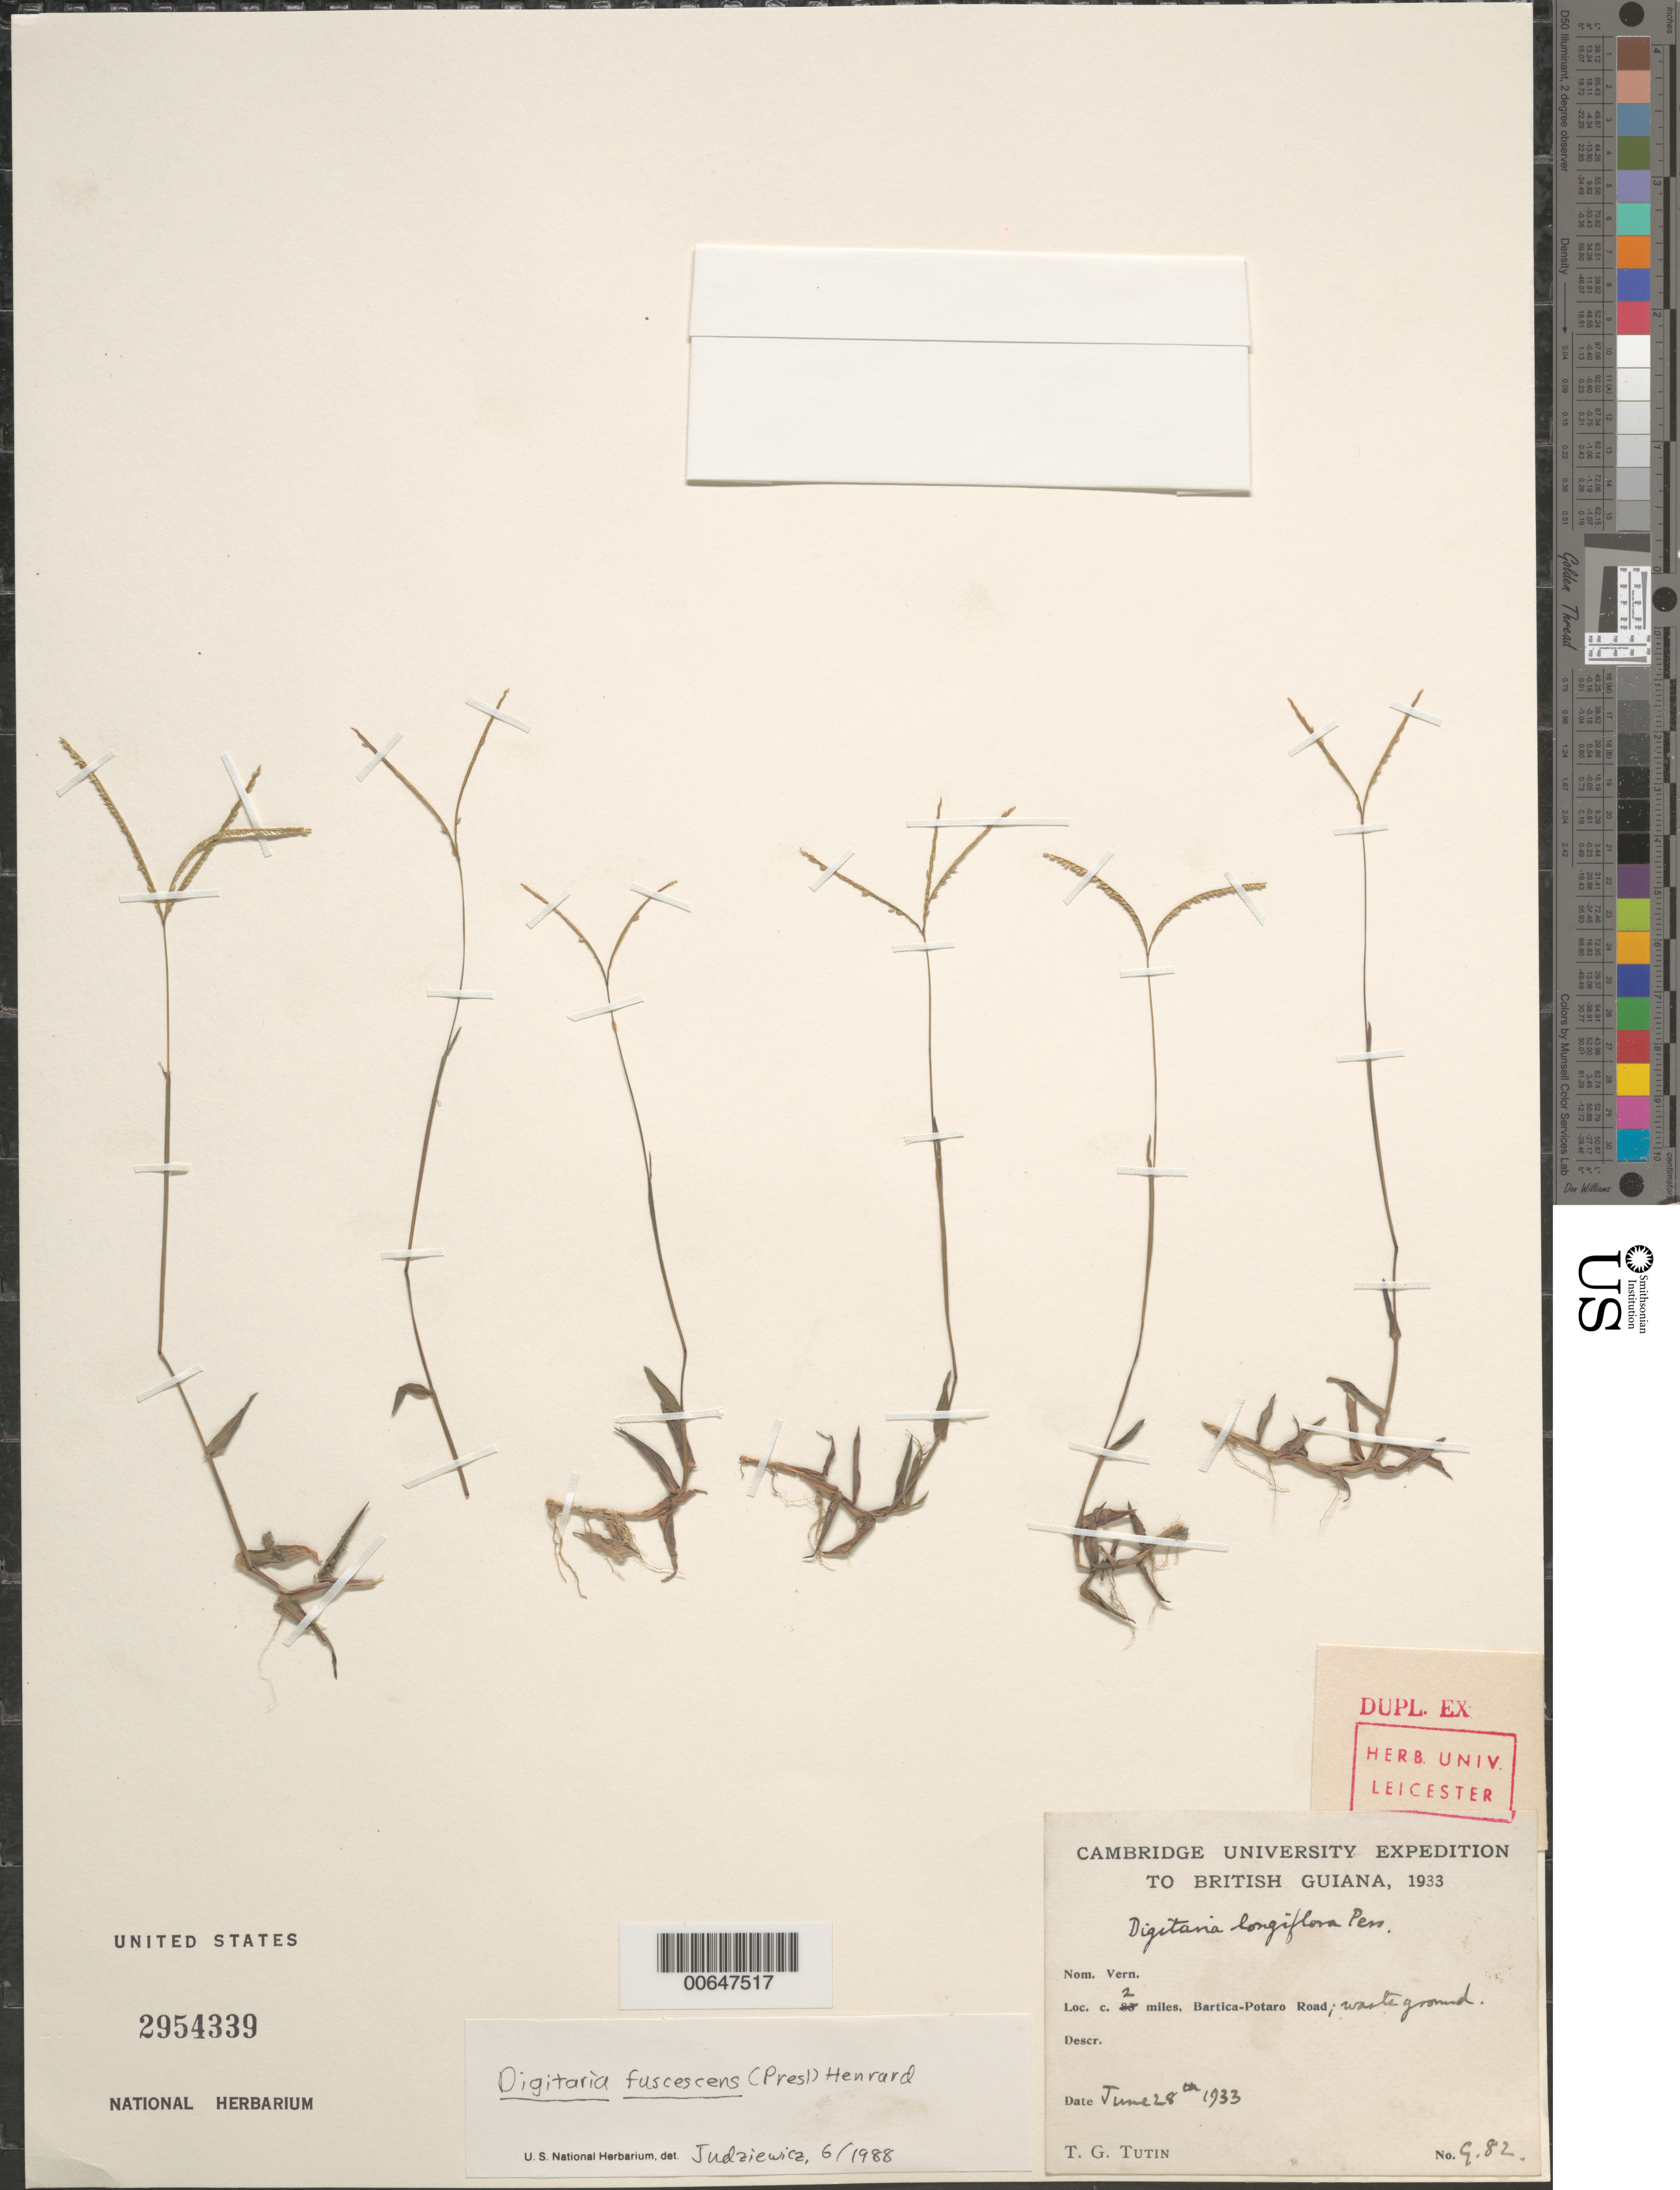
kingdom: Plantae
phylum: Tracheophyta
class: Liliopsida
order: Poales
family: Poaceae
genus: Digitaria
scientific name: Digitaria fuscescens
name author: (J. Presl) Henr.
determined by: Judziewicz, E. J.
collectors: T. G. Tutin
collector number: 982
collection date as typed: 28-Jun-33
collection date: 1933-06-28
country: Guyana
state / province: Cuyuni-Mazaruni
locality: Bartica-Potaro road, mile 2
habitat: Waste ground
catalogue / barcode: US 2954339